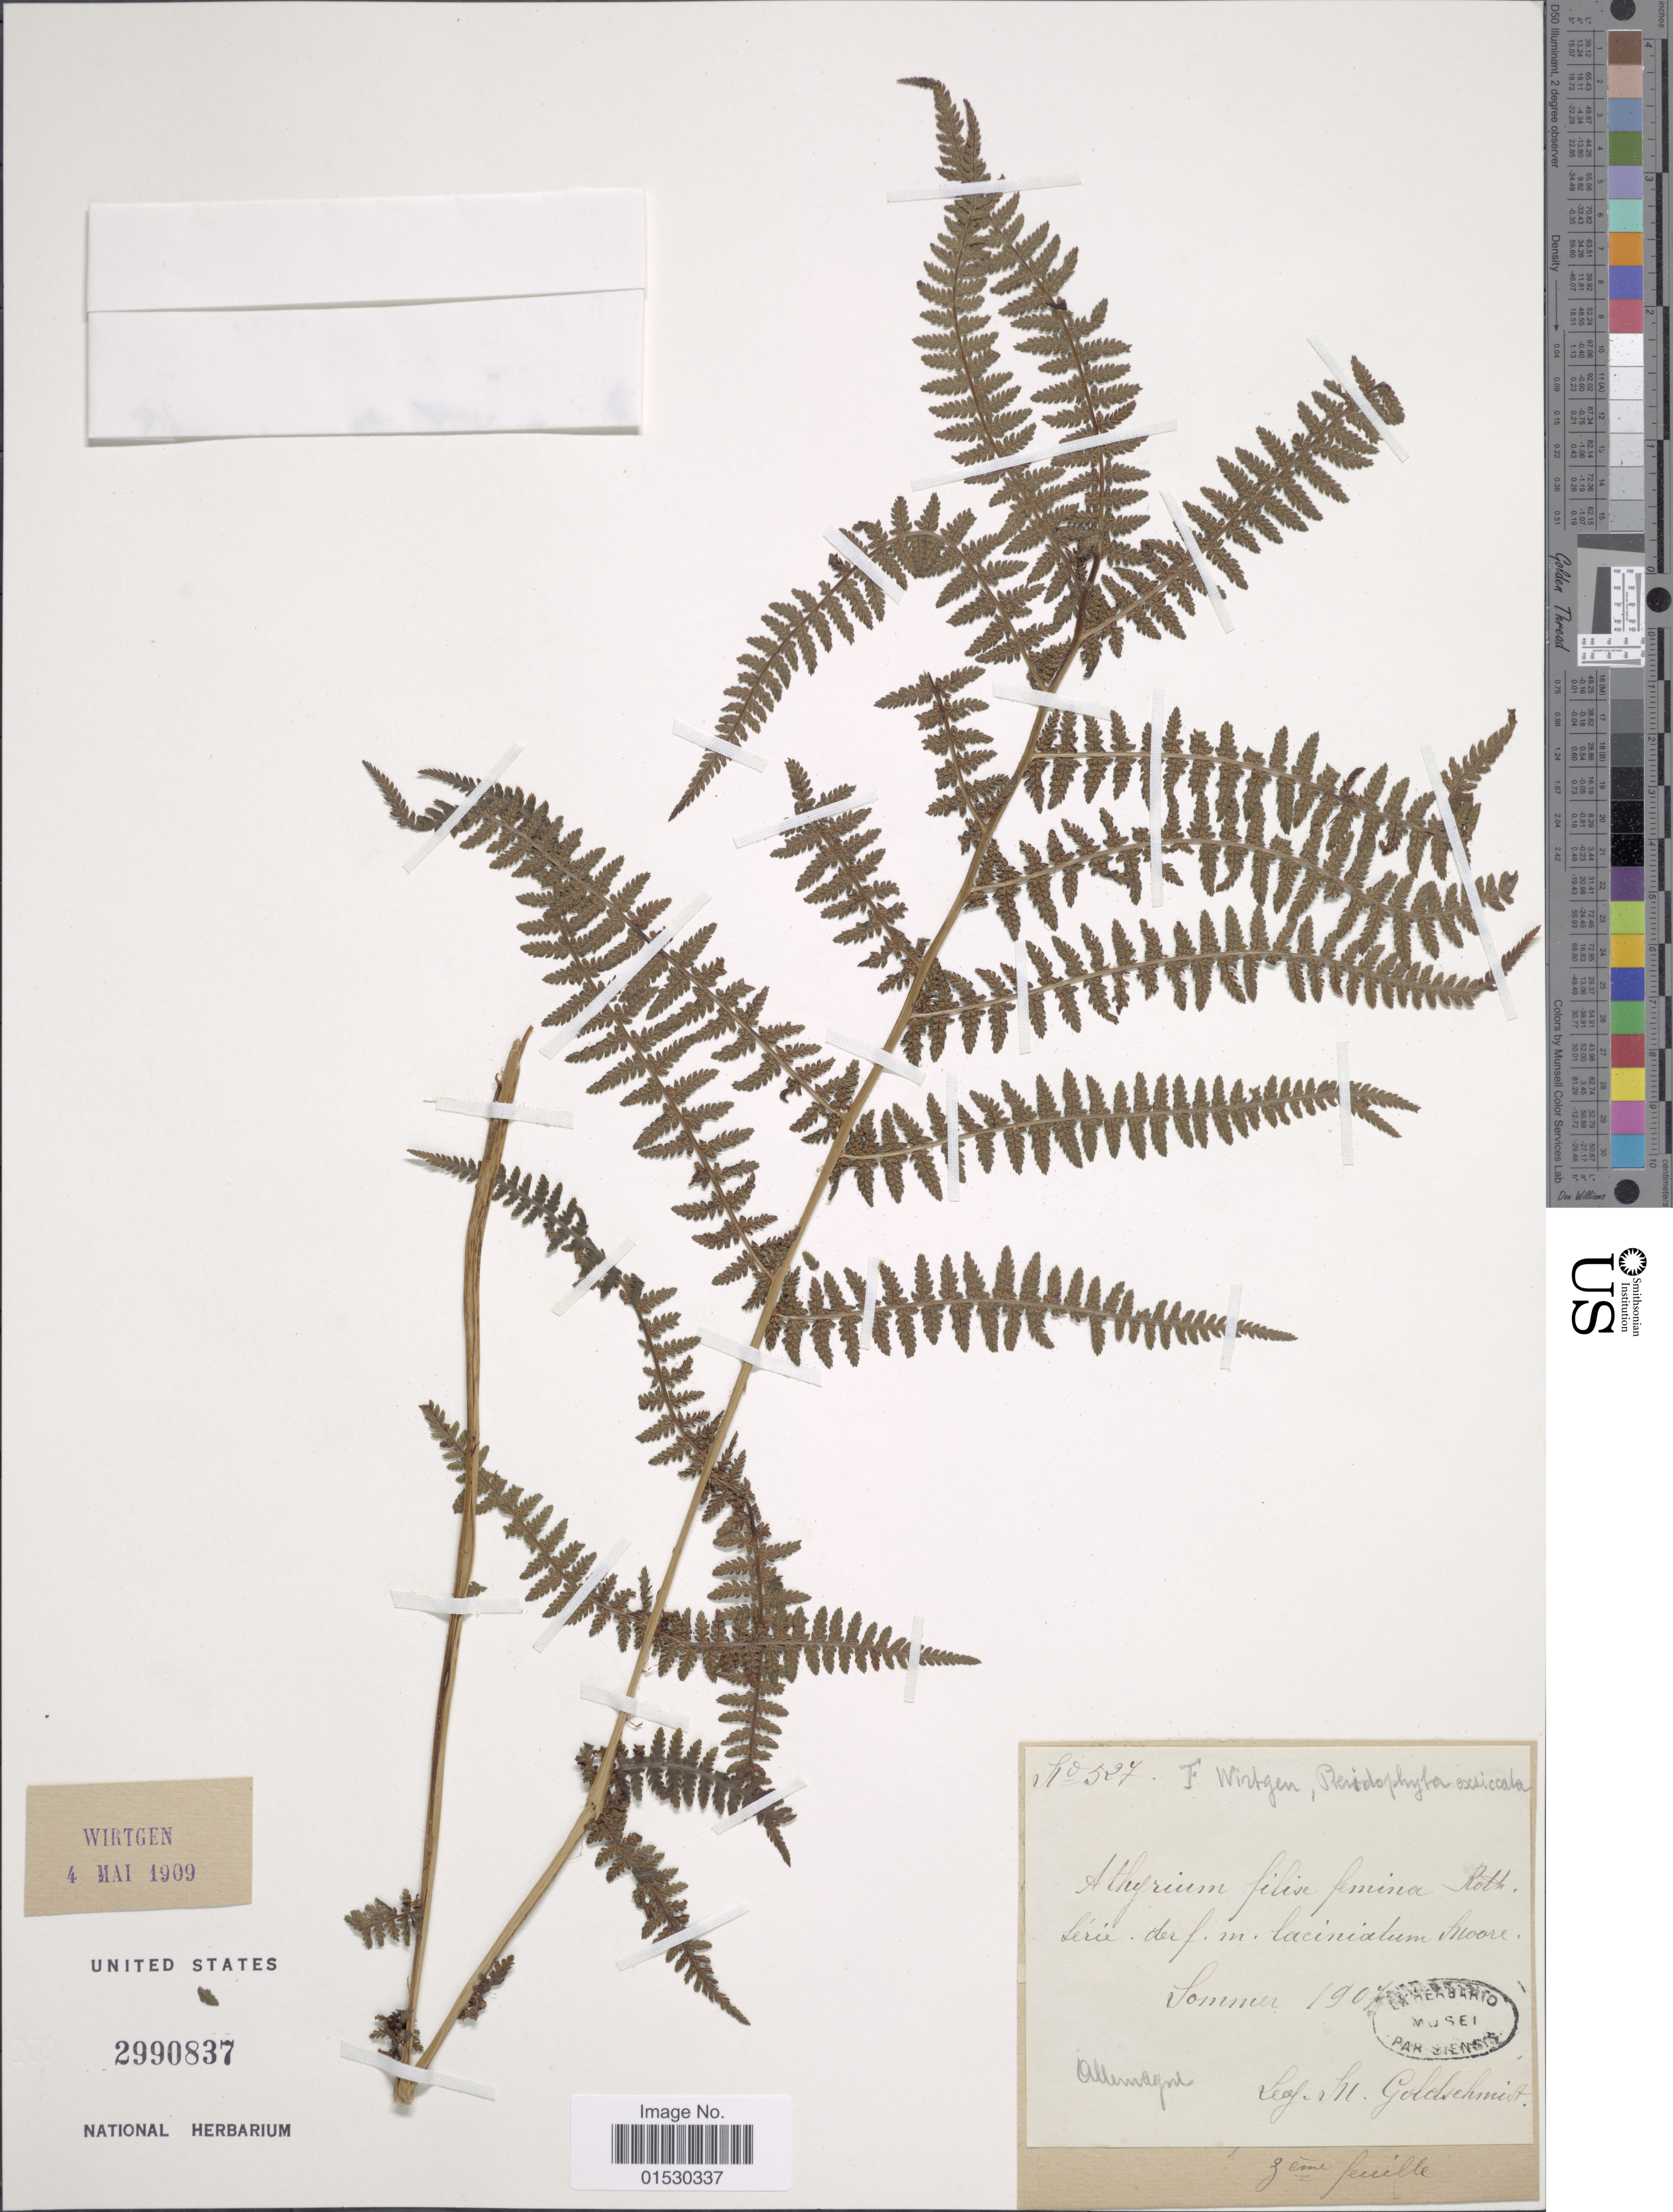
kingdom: Plantae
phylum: Tracheophyta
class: Polypodiopsida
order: Polypodiales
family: Athyriaceae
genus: Athyrium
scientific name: Athyrium filix-femina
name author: (L.) Roth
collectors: M. Goldschmidt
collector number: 527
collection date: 1907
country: Germany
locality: Allemagne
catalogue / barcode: US 2990837